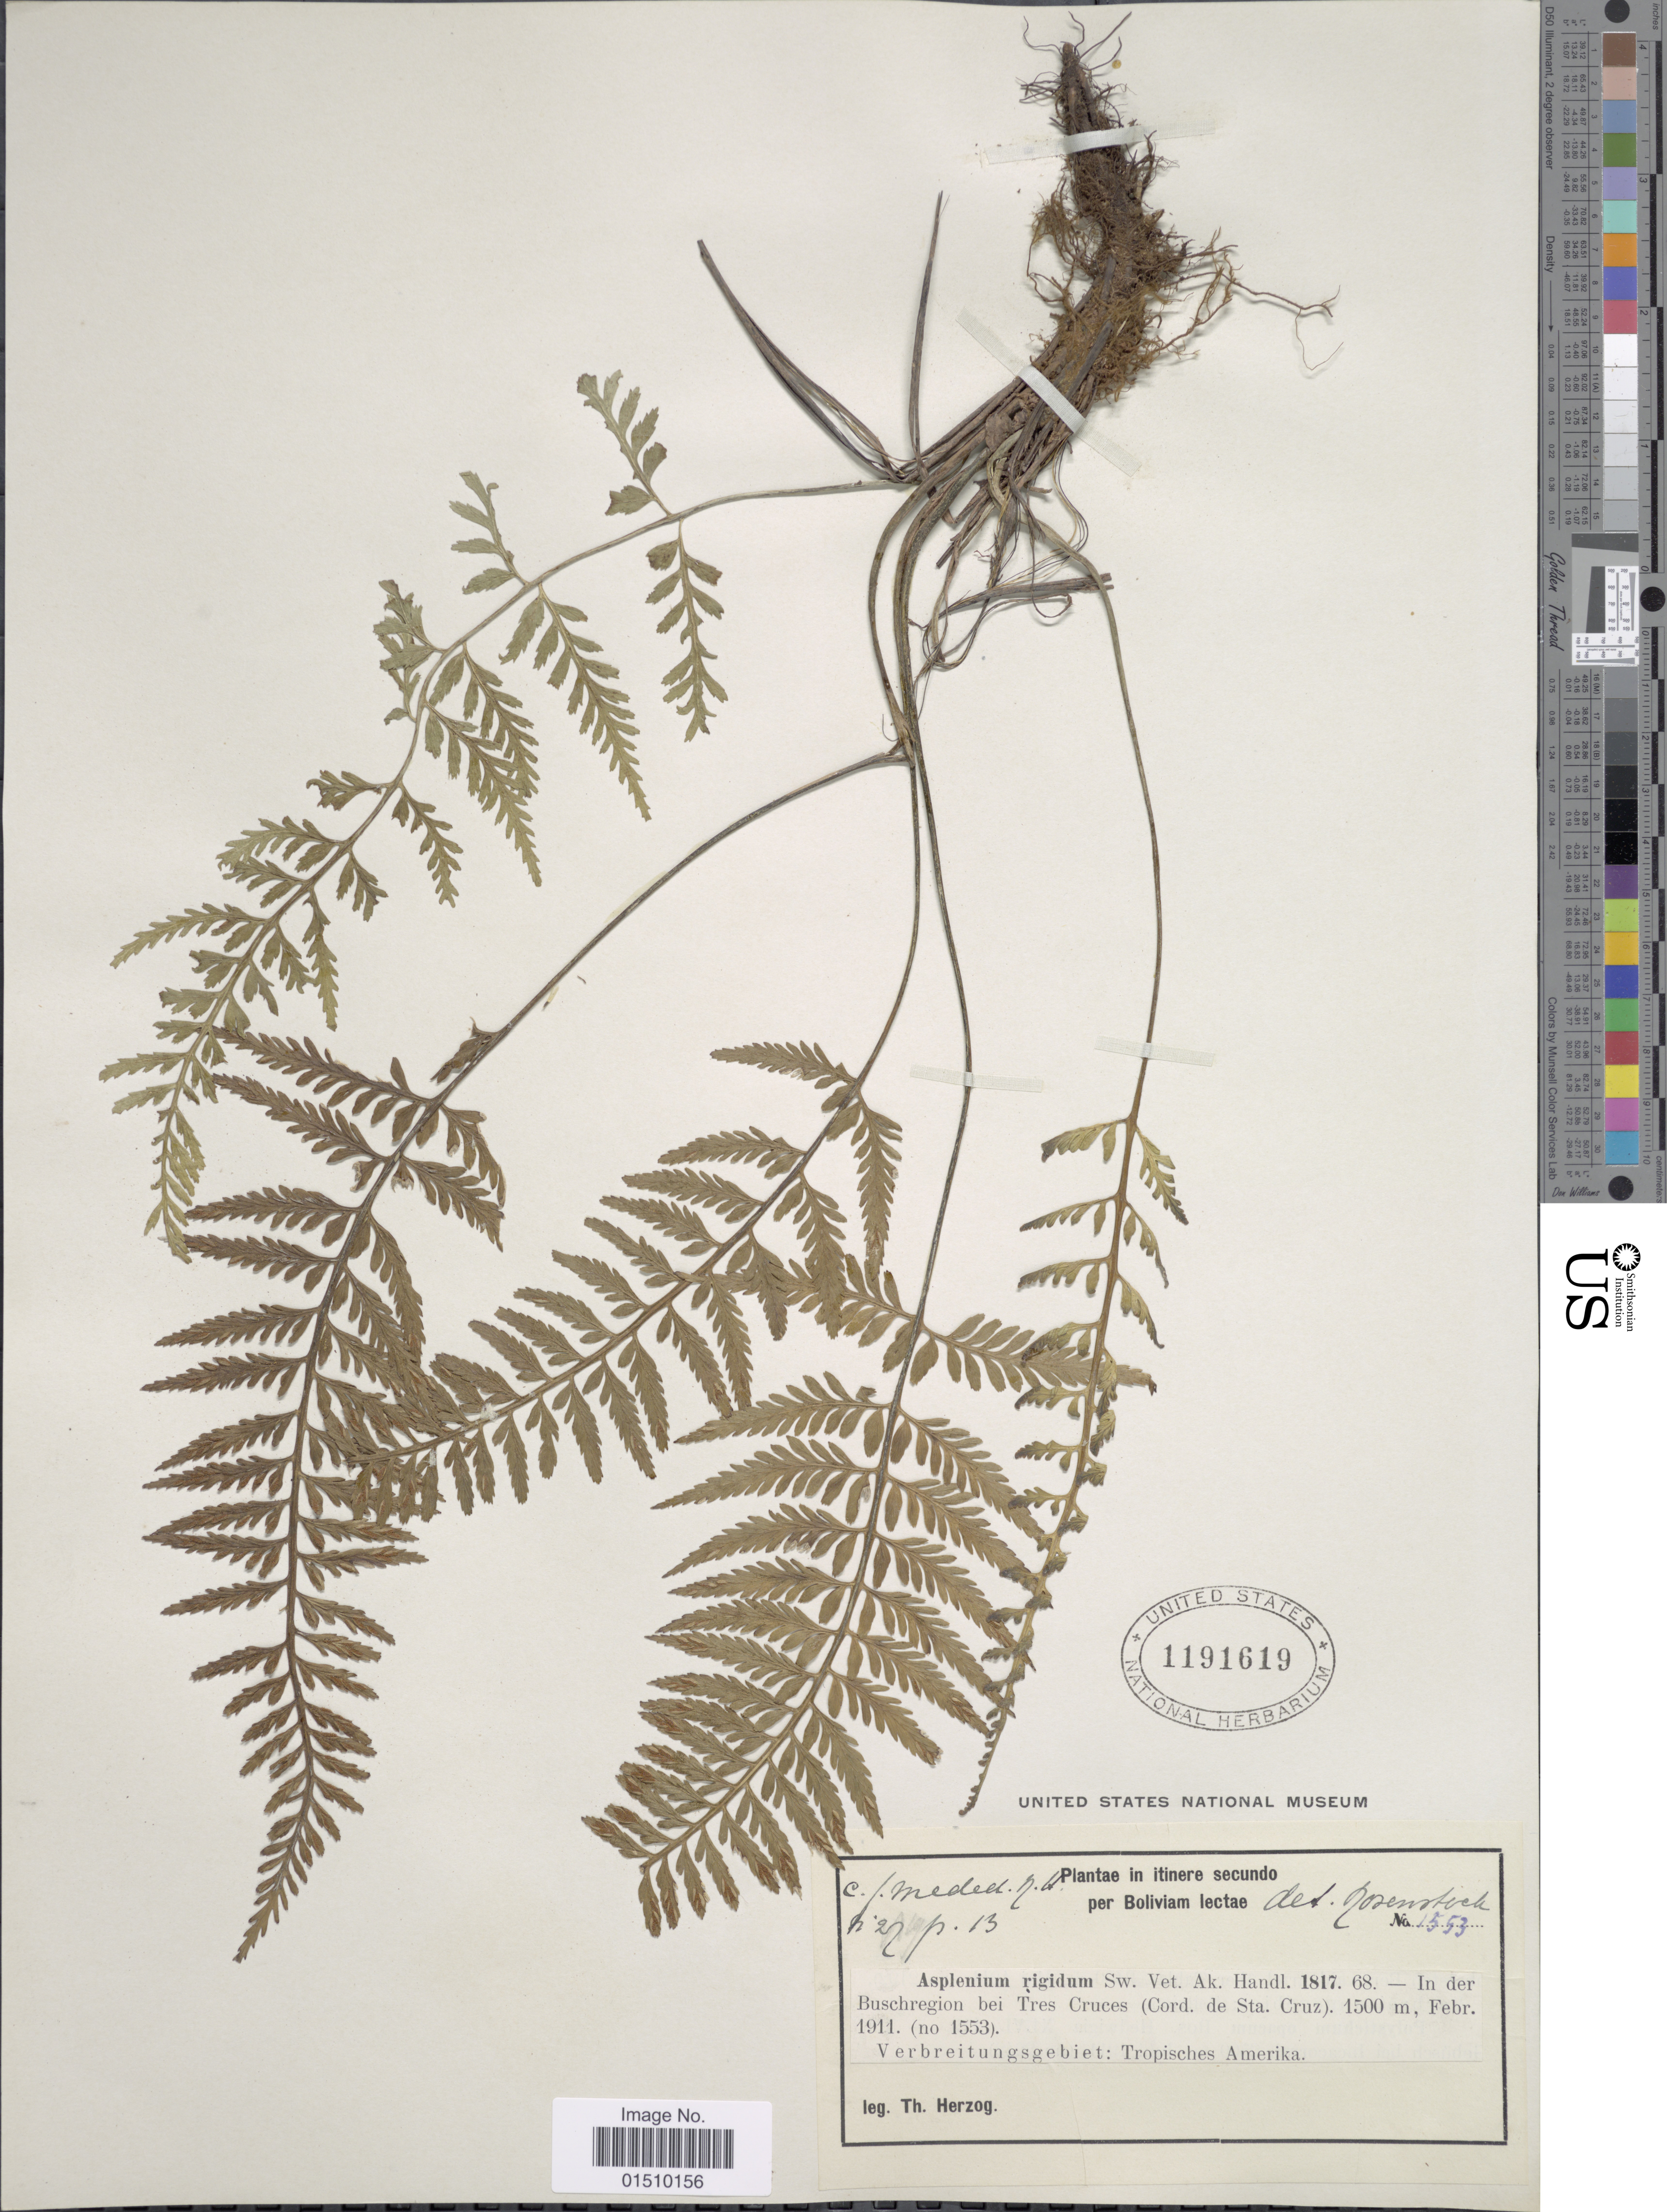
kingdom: Plantae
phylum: Tracheophyta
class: Polypodiopsida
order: Polypodiales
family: Aspleniaceae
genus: Asplenium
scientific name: Asplenium auritum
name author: Sw.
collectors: T. K. J. Herzog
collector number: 1553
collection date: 1911-02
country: Bolivia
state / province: Santa Cruz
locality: Bolivia, In der Buschregion bei Tres Cruces ( Cord. de Sta. Cruz).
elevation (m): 1500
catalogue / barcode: US 1191619